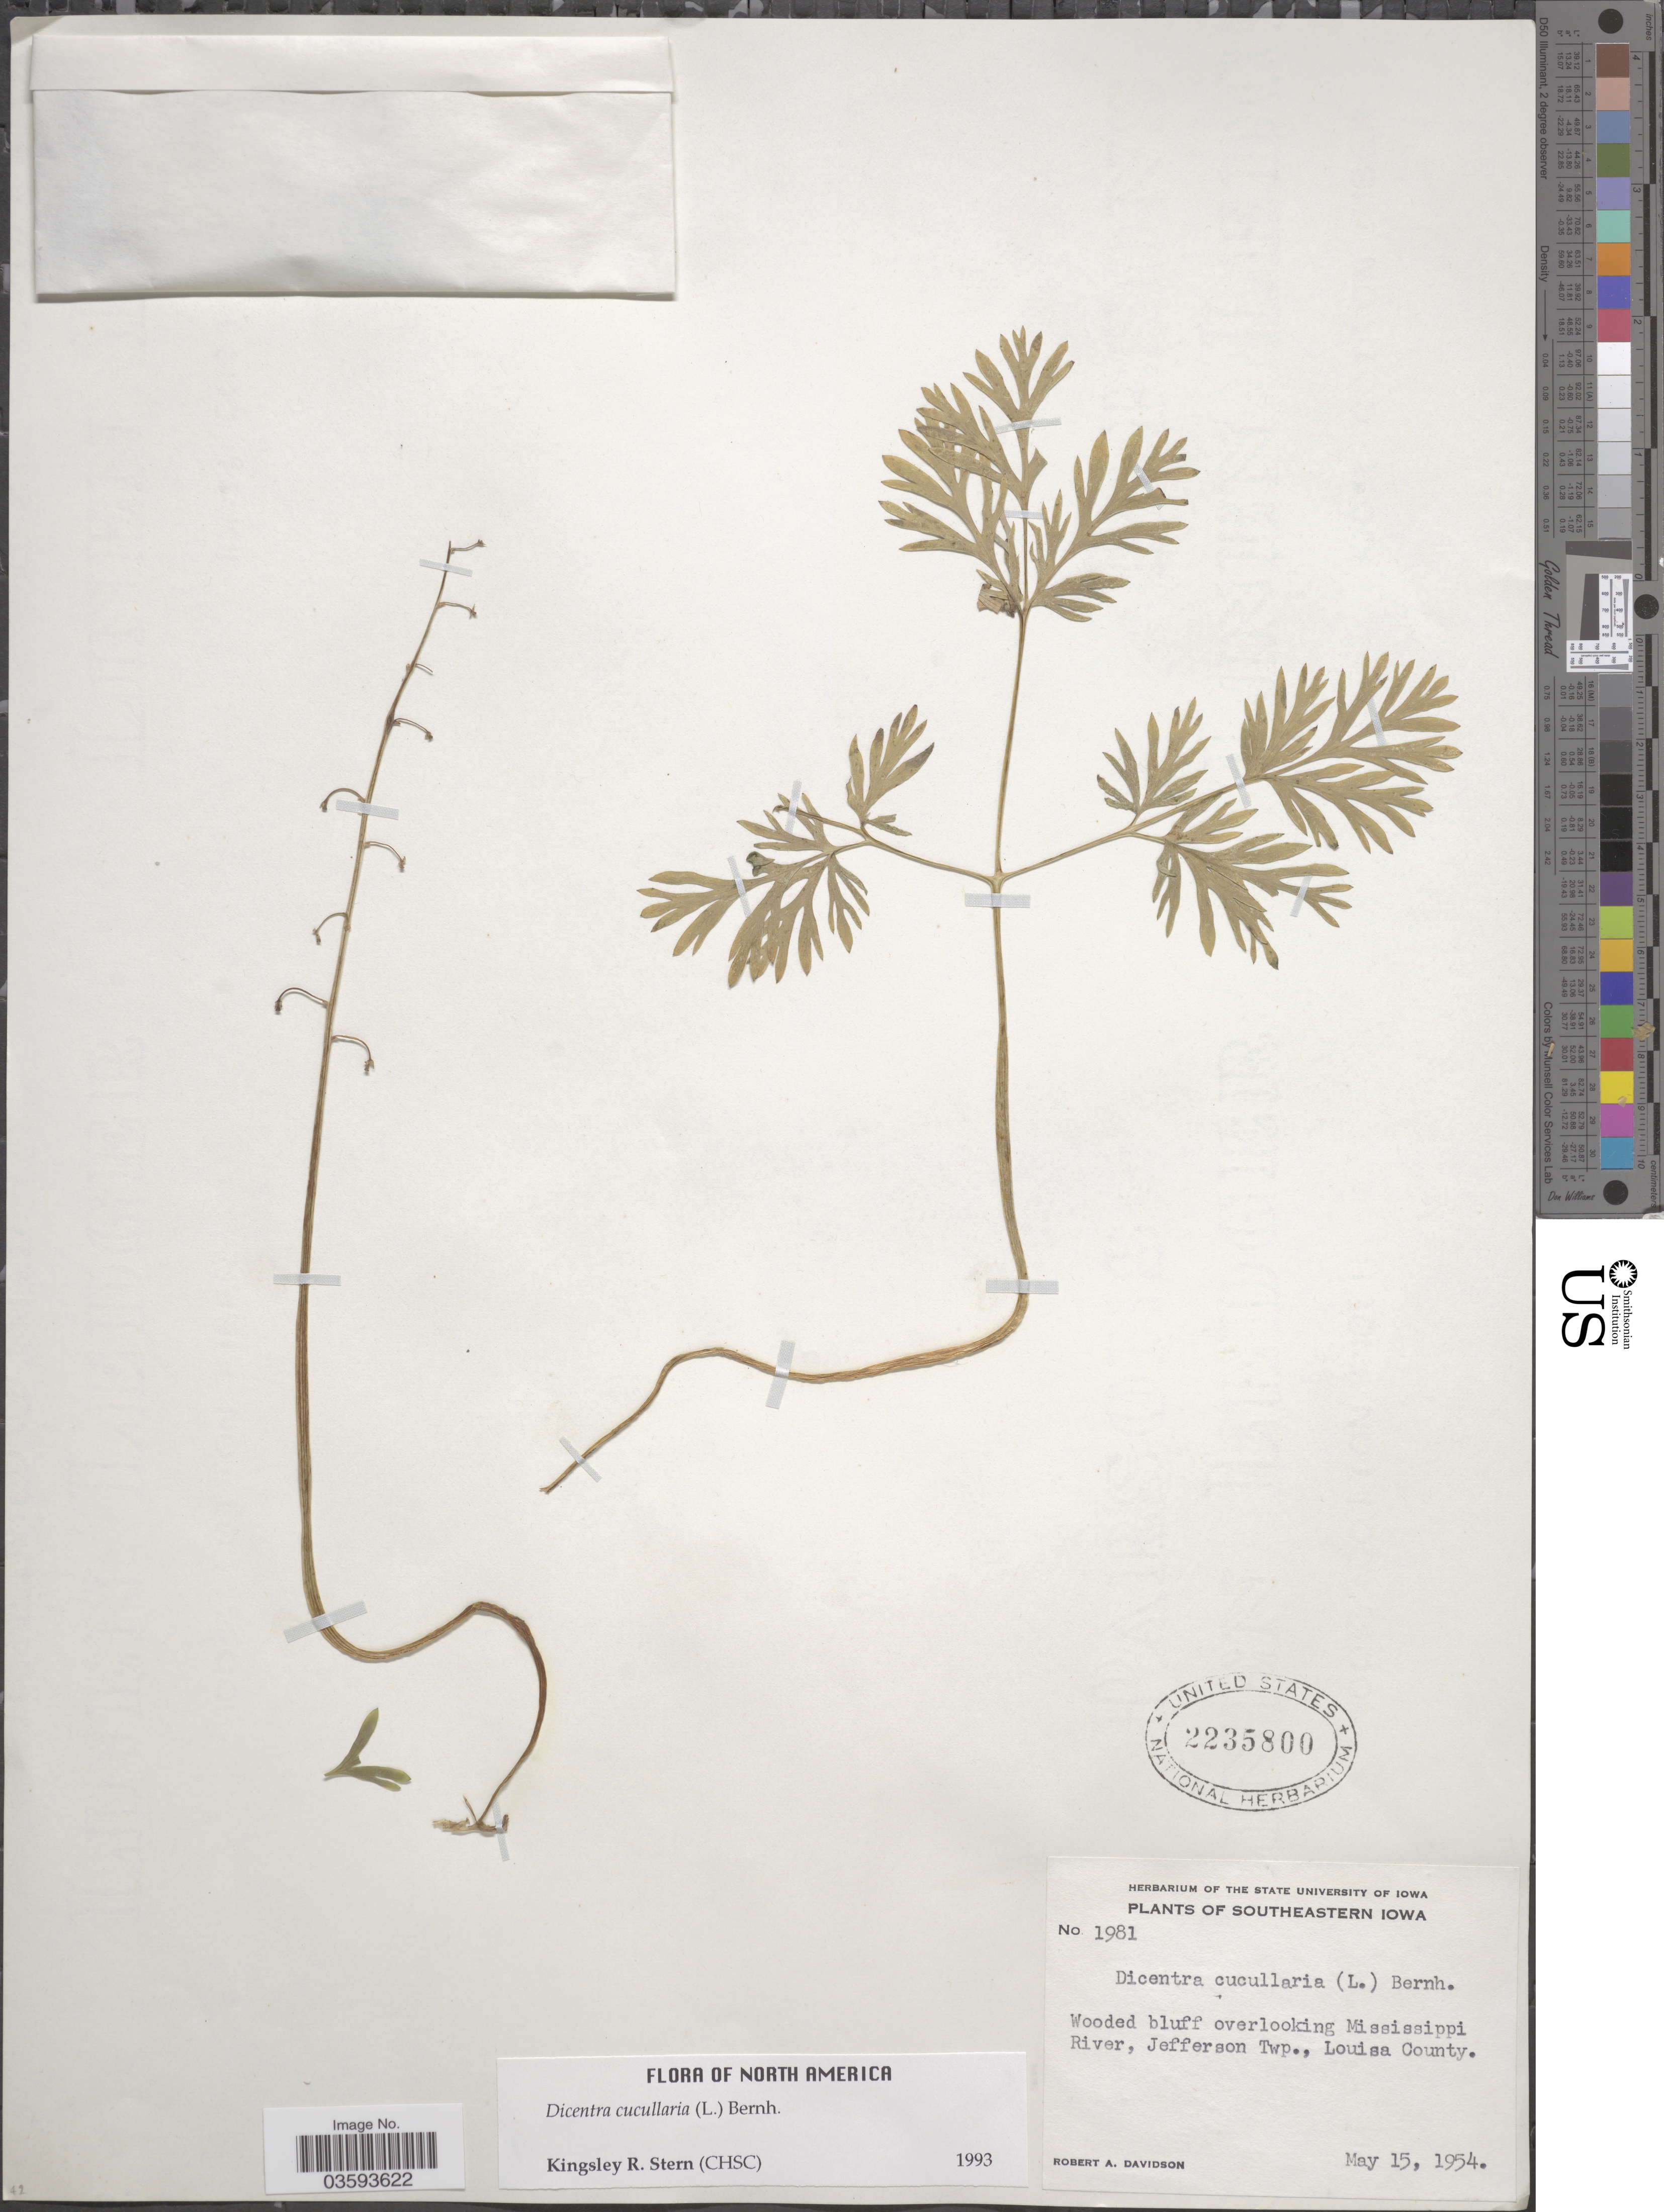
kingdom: Plantae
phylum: Tracheophyta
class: Magnoliopsida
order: Ranunculales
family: Papaveraceae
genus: Dicentra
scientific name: Dicentra cucullaria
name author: (L.) Bernh.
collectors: R. A. Davidson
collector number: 1981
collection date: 1954-05-15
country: United States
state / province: Iowa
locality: Southeastern Iowa. Wooded bluff overlooking Mississippi River, Jefferson Twp., Louisa County.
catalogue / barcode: US 2235800